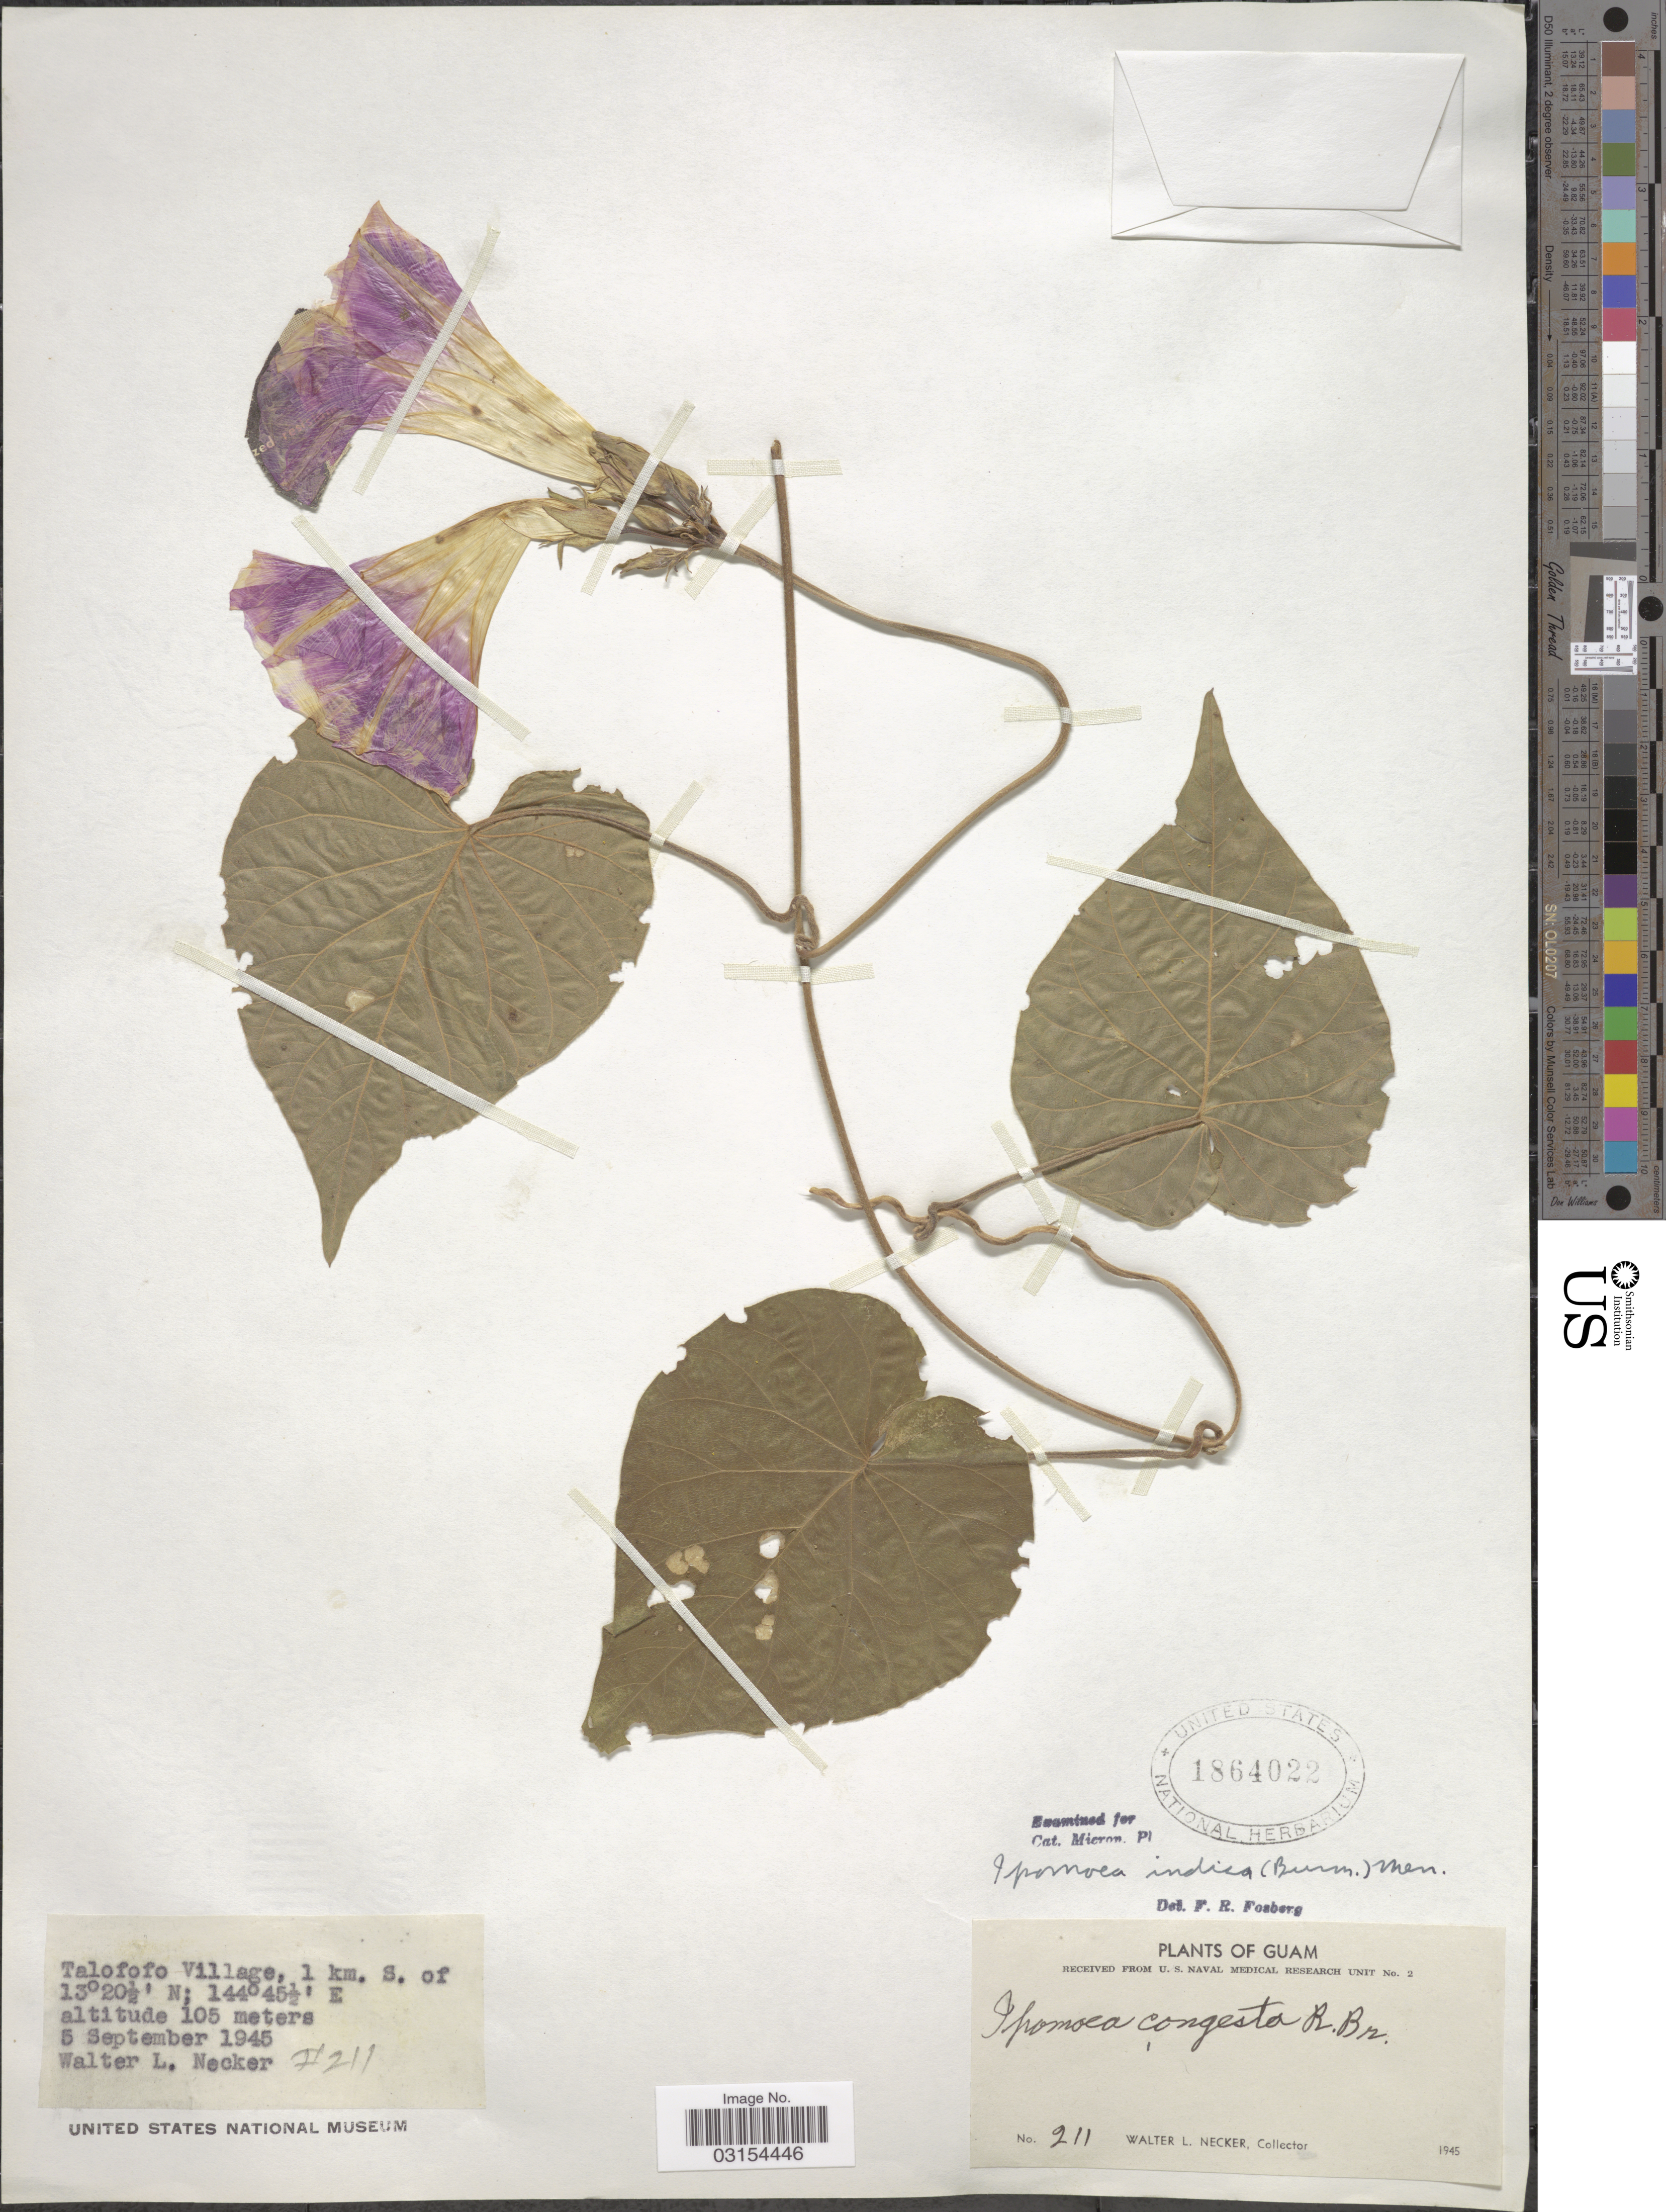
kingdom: Plantae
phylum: Tracheophyta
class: Magnoliopsida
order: Solanales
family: Convolvulaceae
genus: Ipomoea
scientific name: Ipomoea indica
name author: (Burm.) Merr.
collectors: W. L. Necker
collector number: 211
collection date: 1945-09-05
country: Guam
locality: Talofofo Village, 1 km. S.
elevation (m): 105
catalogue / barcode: US 1864022